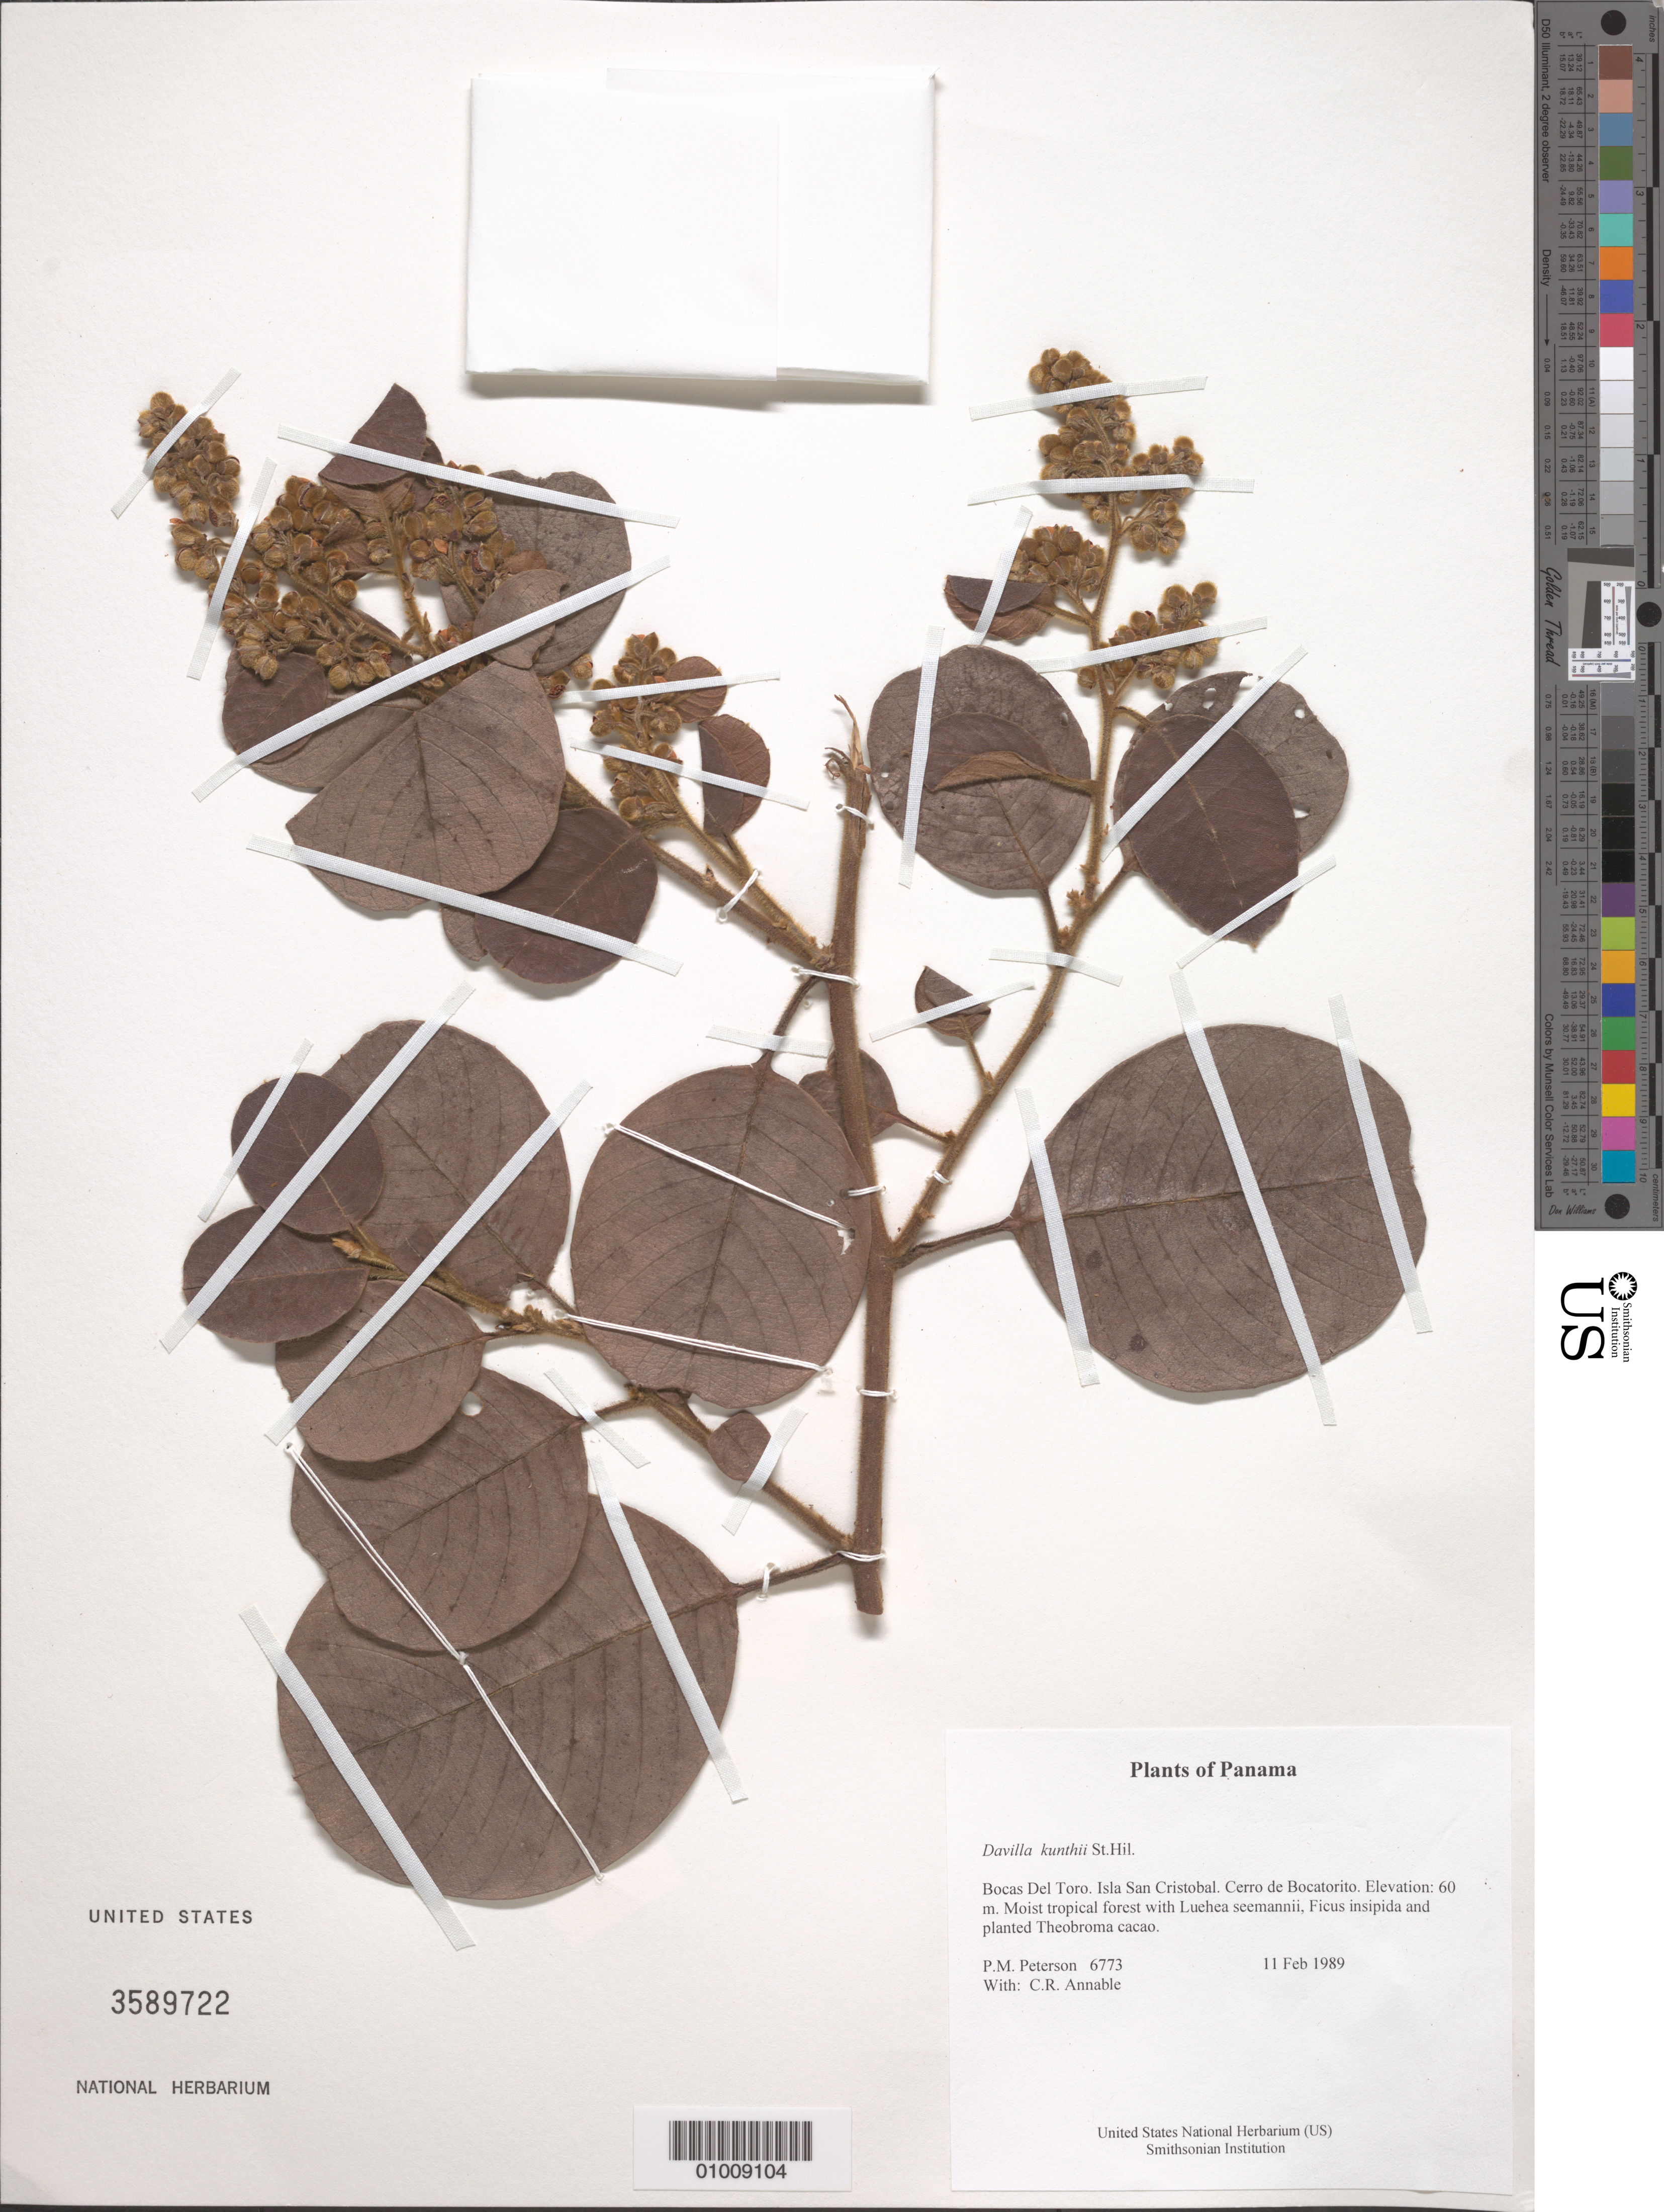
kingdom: Plantae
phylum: Tracheophyta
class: Magnoliopsida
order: Dilleniales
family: Dilleniaceae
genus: Davilla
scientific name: Davilla kunthii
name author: A. St.-Hil.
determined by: Aymard C., G. A., (PORT), Univ. Nac. Exp. de los Llanos Ezequiel Zamora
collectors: P. M. Peterson & C. R. Annable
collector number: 06773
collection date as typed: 11 Feb 1989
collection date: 1989-02-11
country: Panama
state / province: Bocas del Toro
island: San Cristobal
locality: Cerro de Bocatorito.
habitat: Moist tropical forest with Luehea seemannii, Ficus insipida and planted Theobroma cacao.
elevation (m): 60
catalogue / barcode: US 3589722